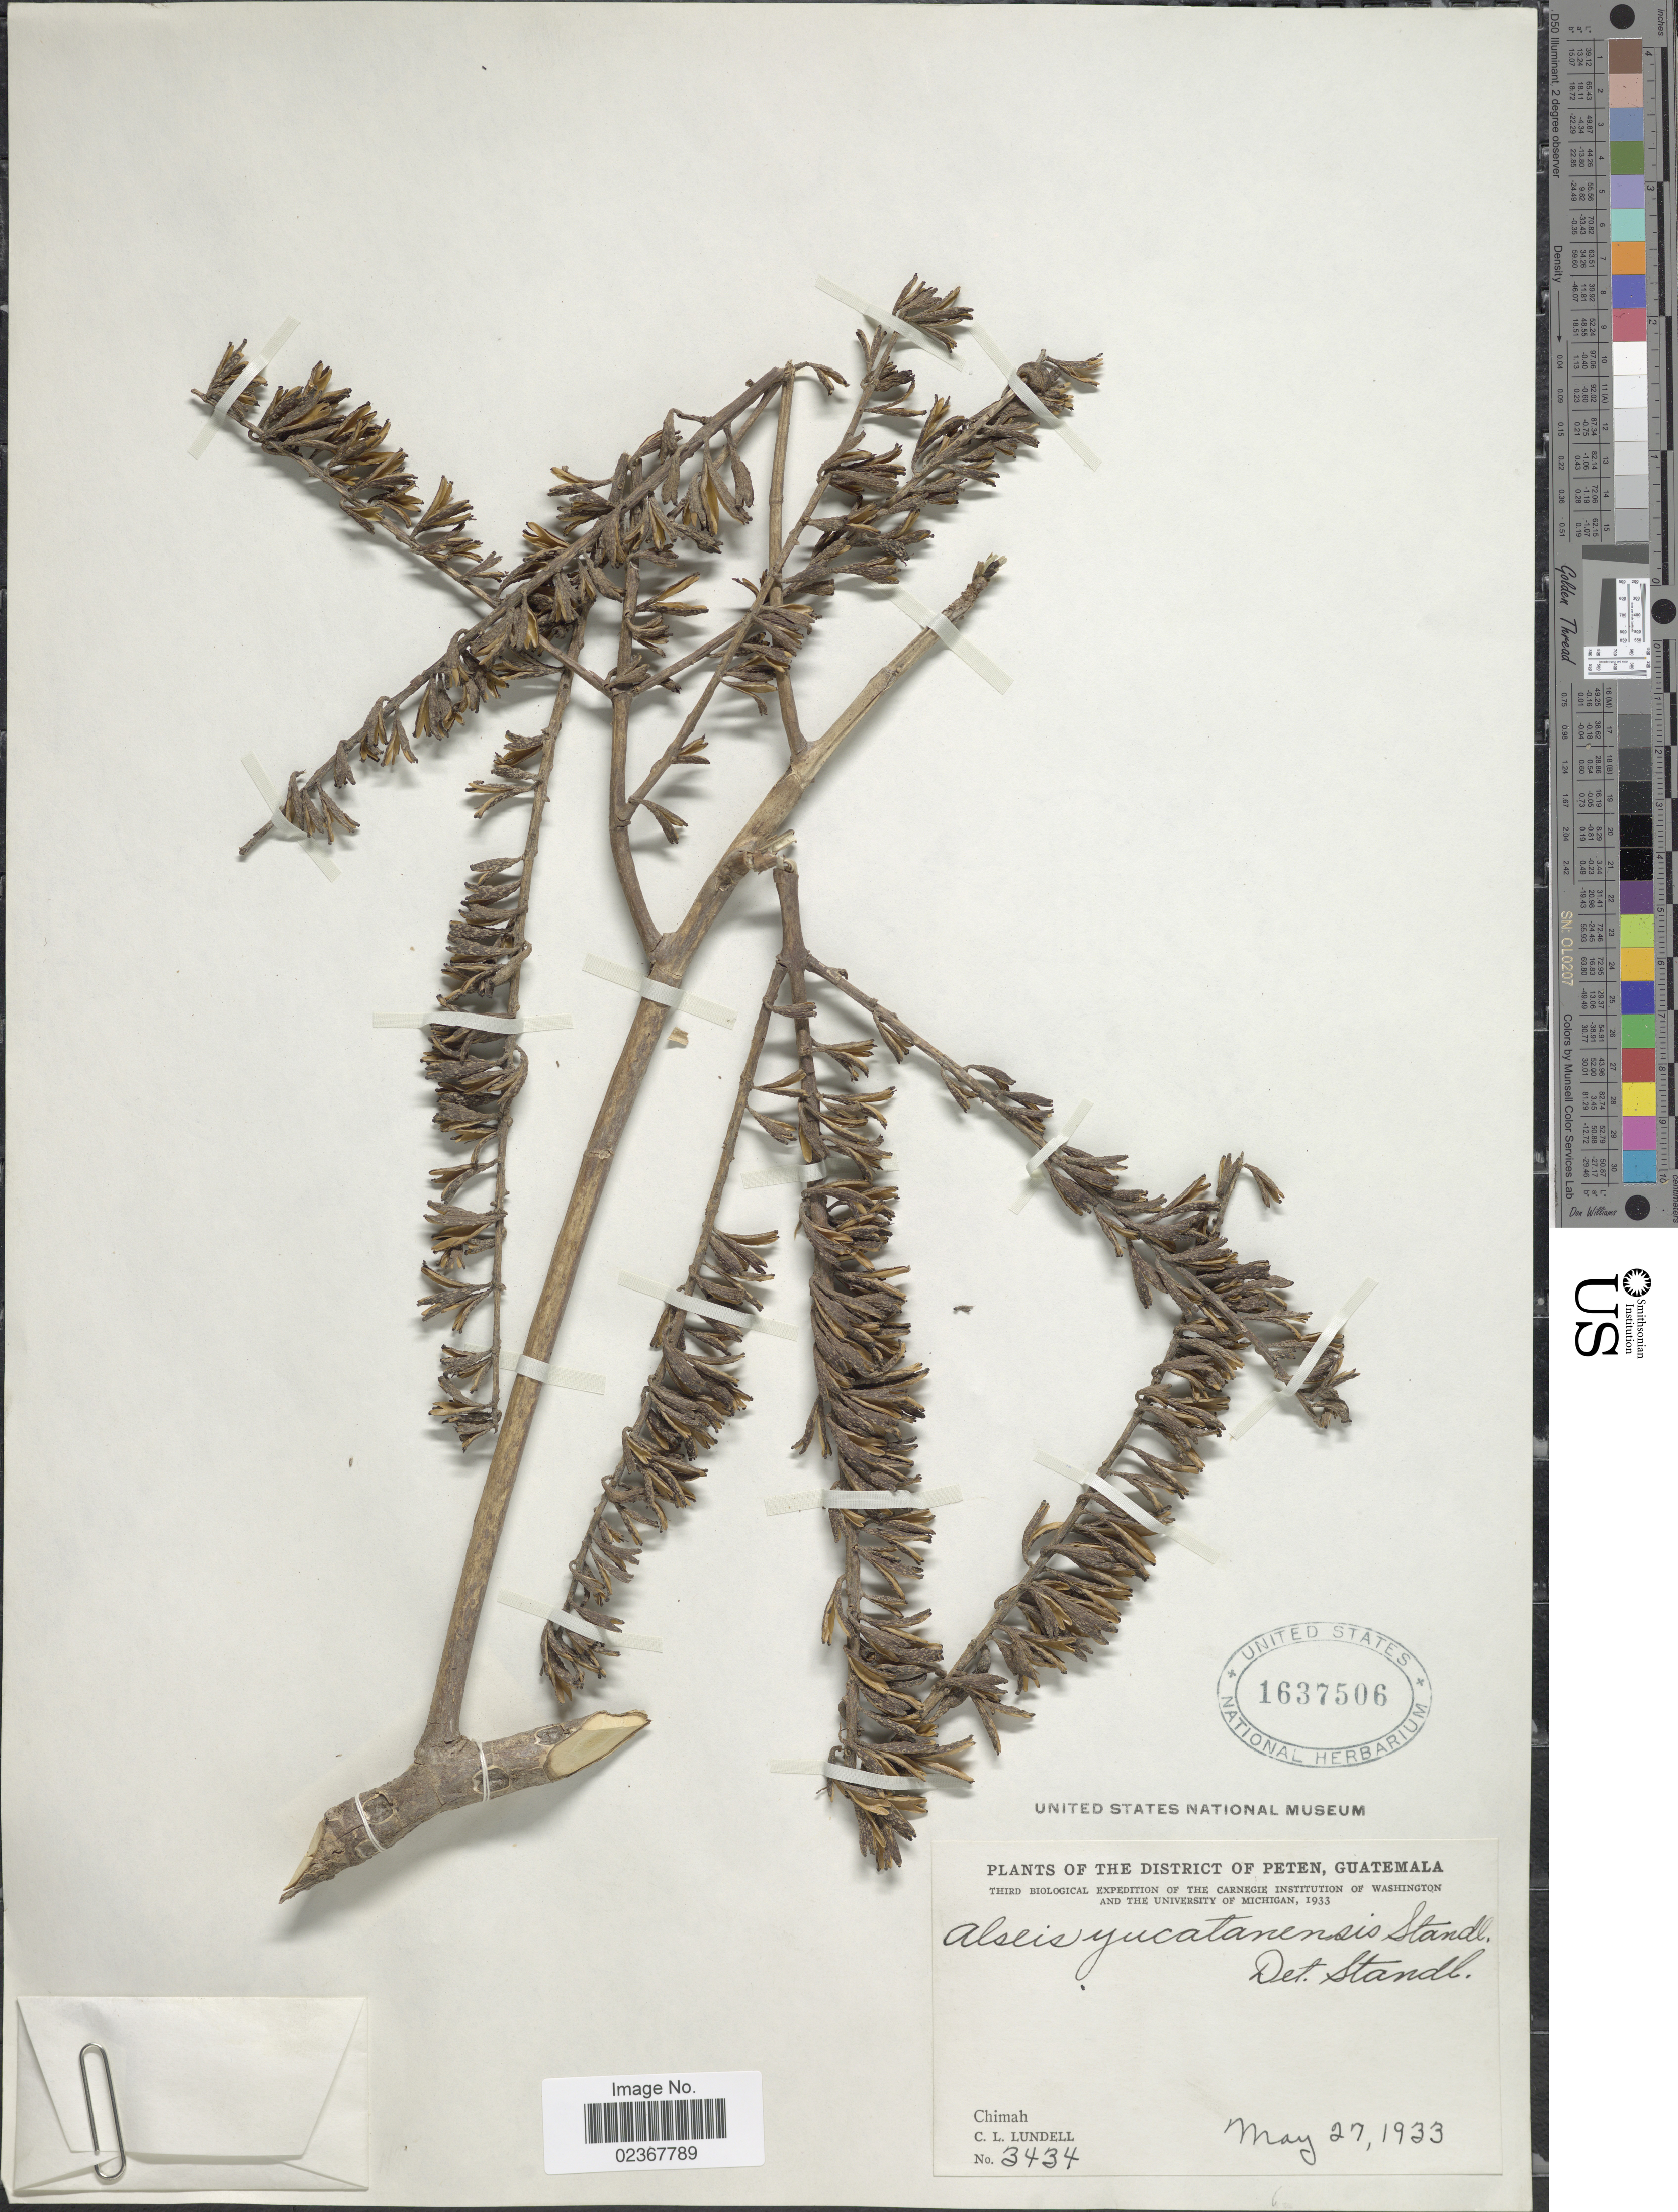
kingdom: Plantae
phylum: Tracheophyta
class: Magnoliopsida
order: Gentianales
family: Rubiaceae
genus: Alseis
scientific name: Alseis yucatanensis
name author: Standl.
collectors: C. L. Lundell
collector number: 3434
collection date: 1933-05-27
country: Guatemala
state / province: El Petén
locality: District of Peten. Chimah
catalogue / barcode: US 1637506